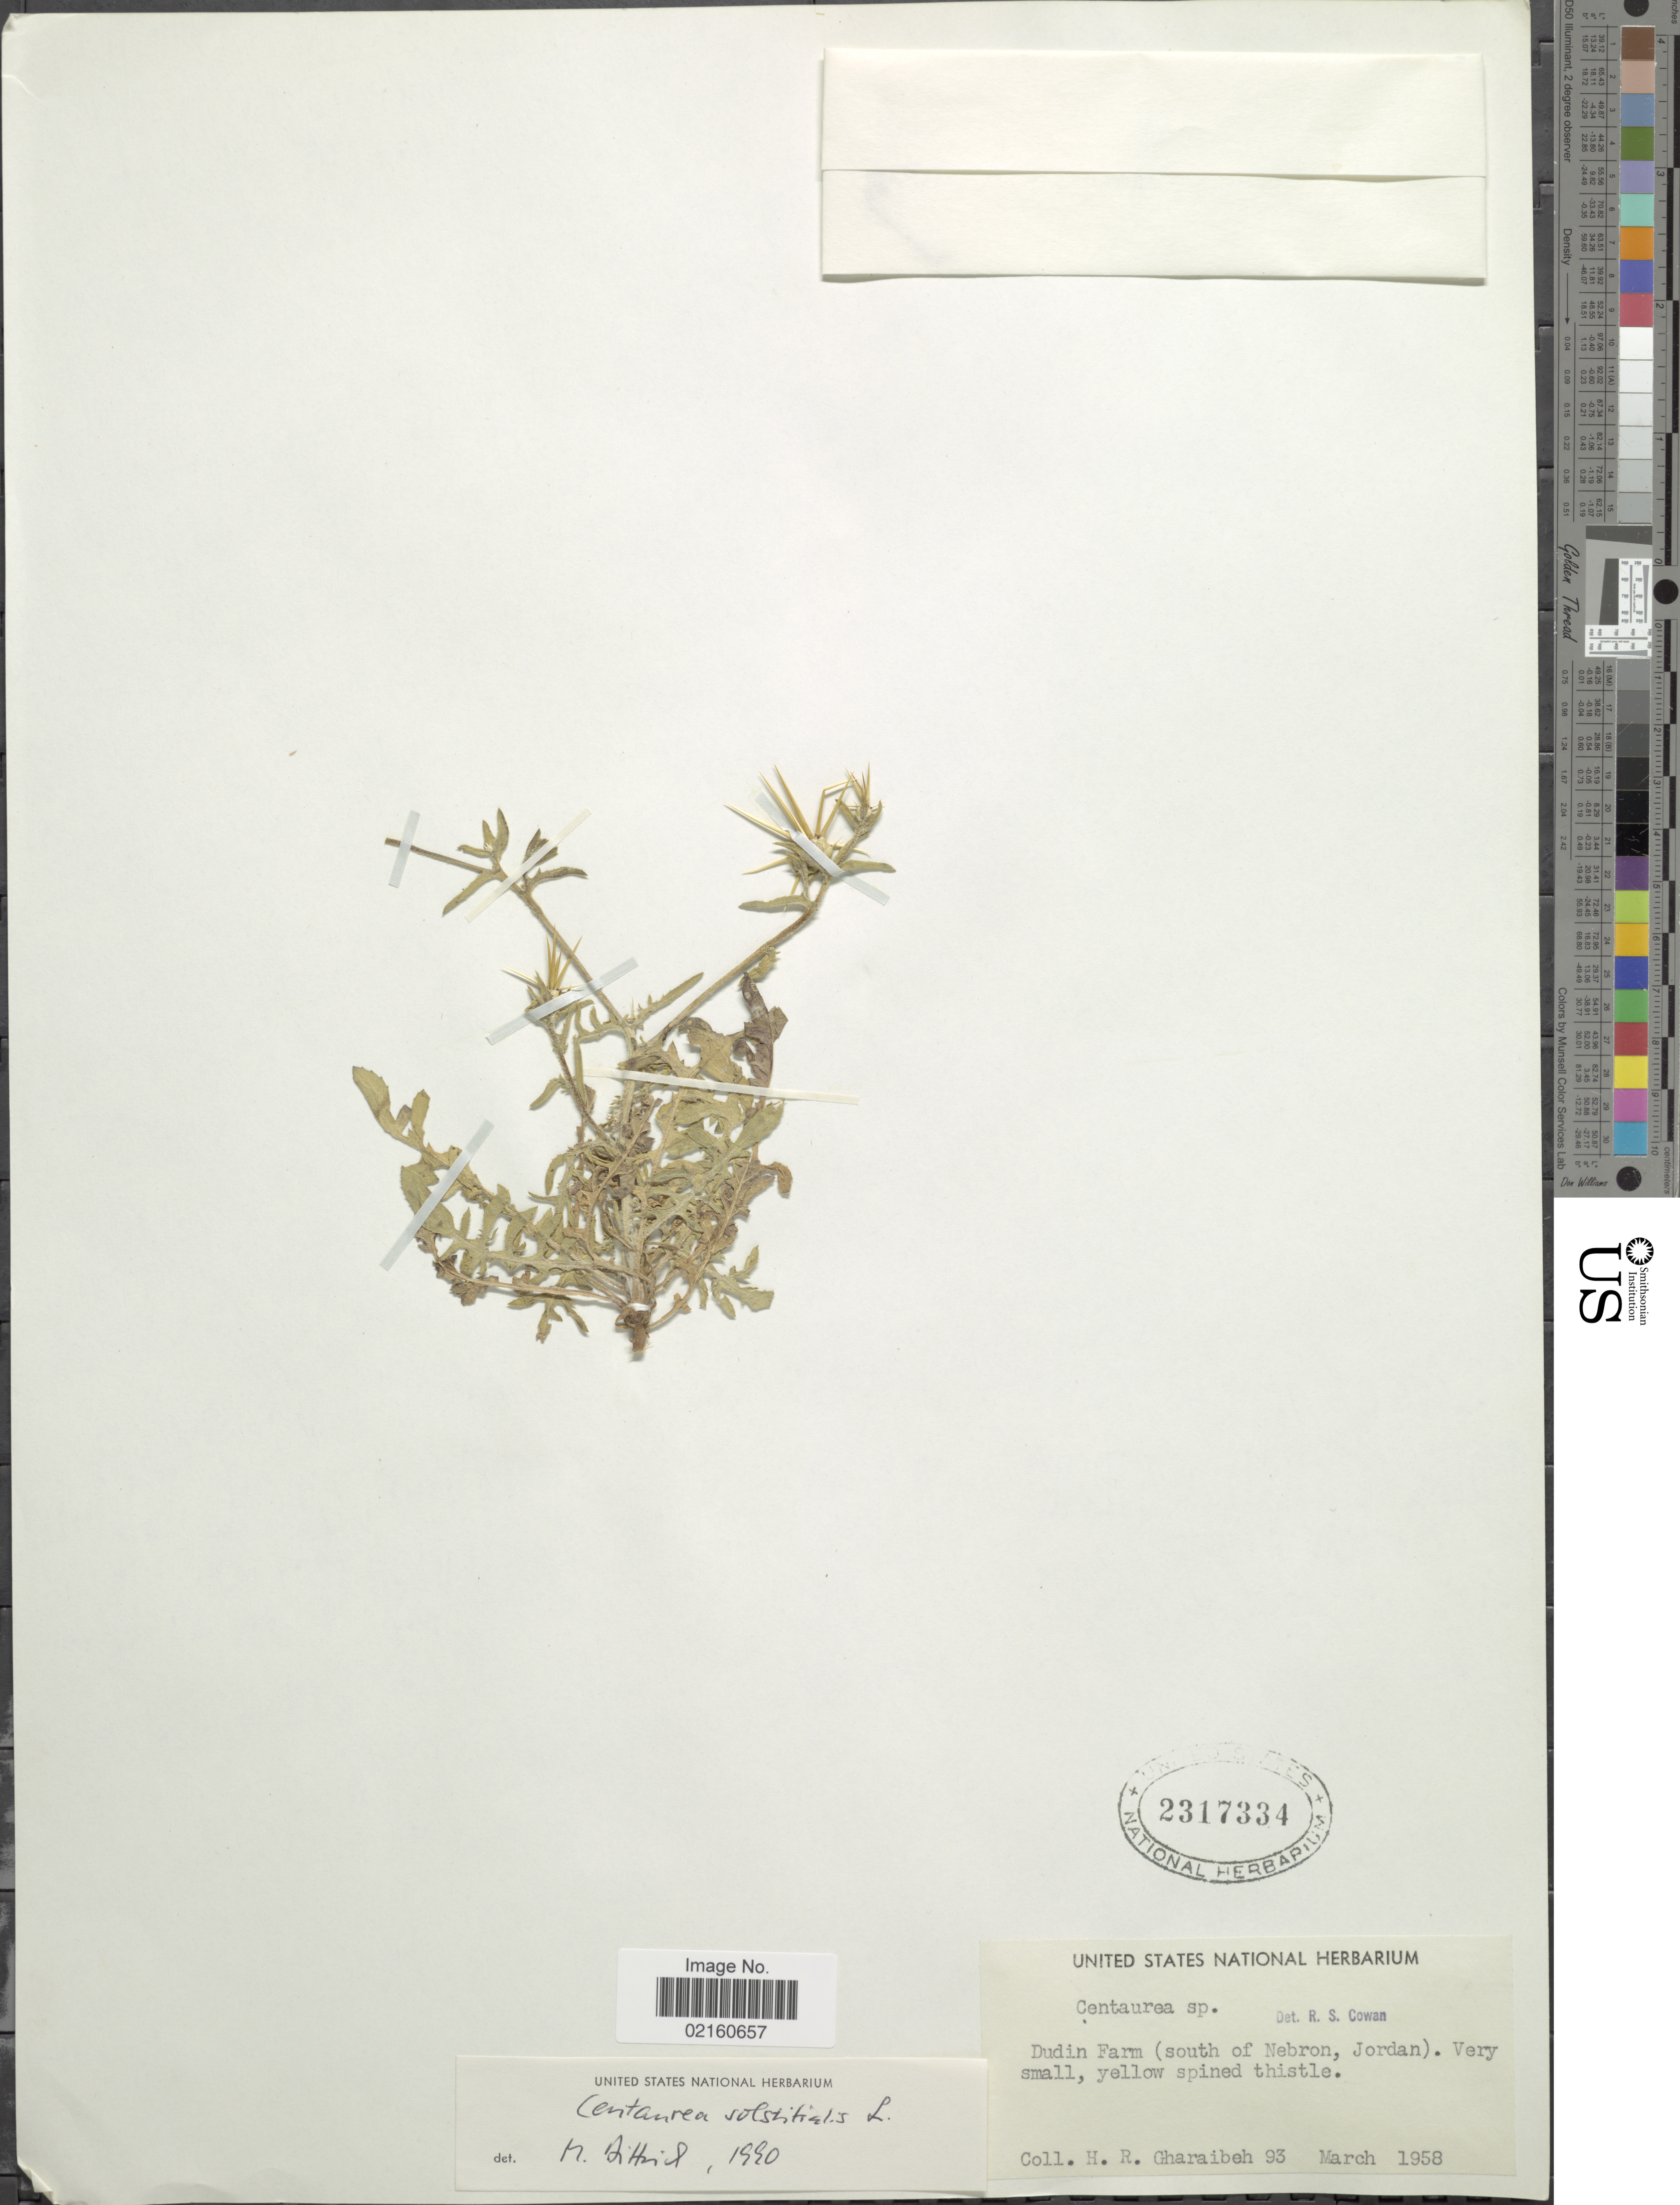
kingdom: Plantae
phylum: Tracheophyta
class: Magnoliopsida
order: Asterales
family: Asteraceae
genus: Centaurea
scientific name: Centaurea solstitialis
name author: L.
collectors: H. Gharaibeh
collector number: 93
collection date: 1958-03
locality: Dudin Farm (south of Nebron, Jordan)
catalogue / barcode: US 2317334